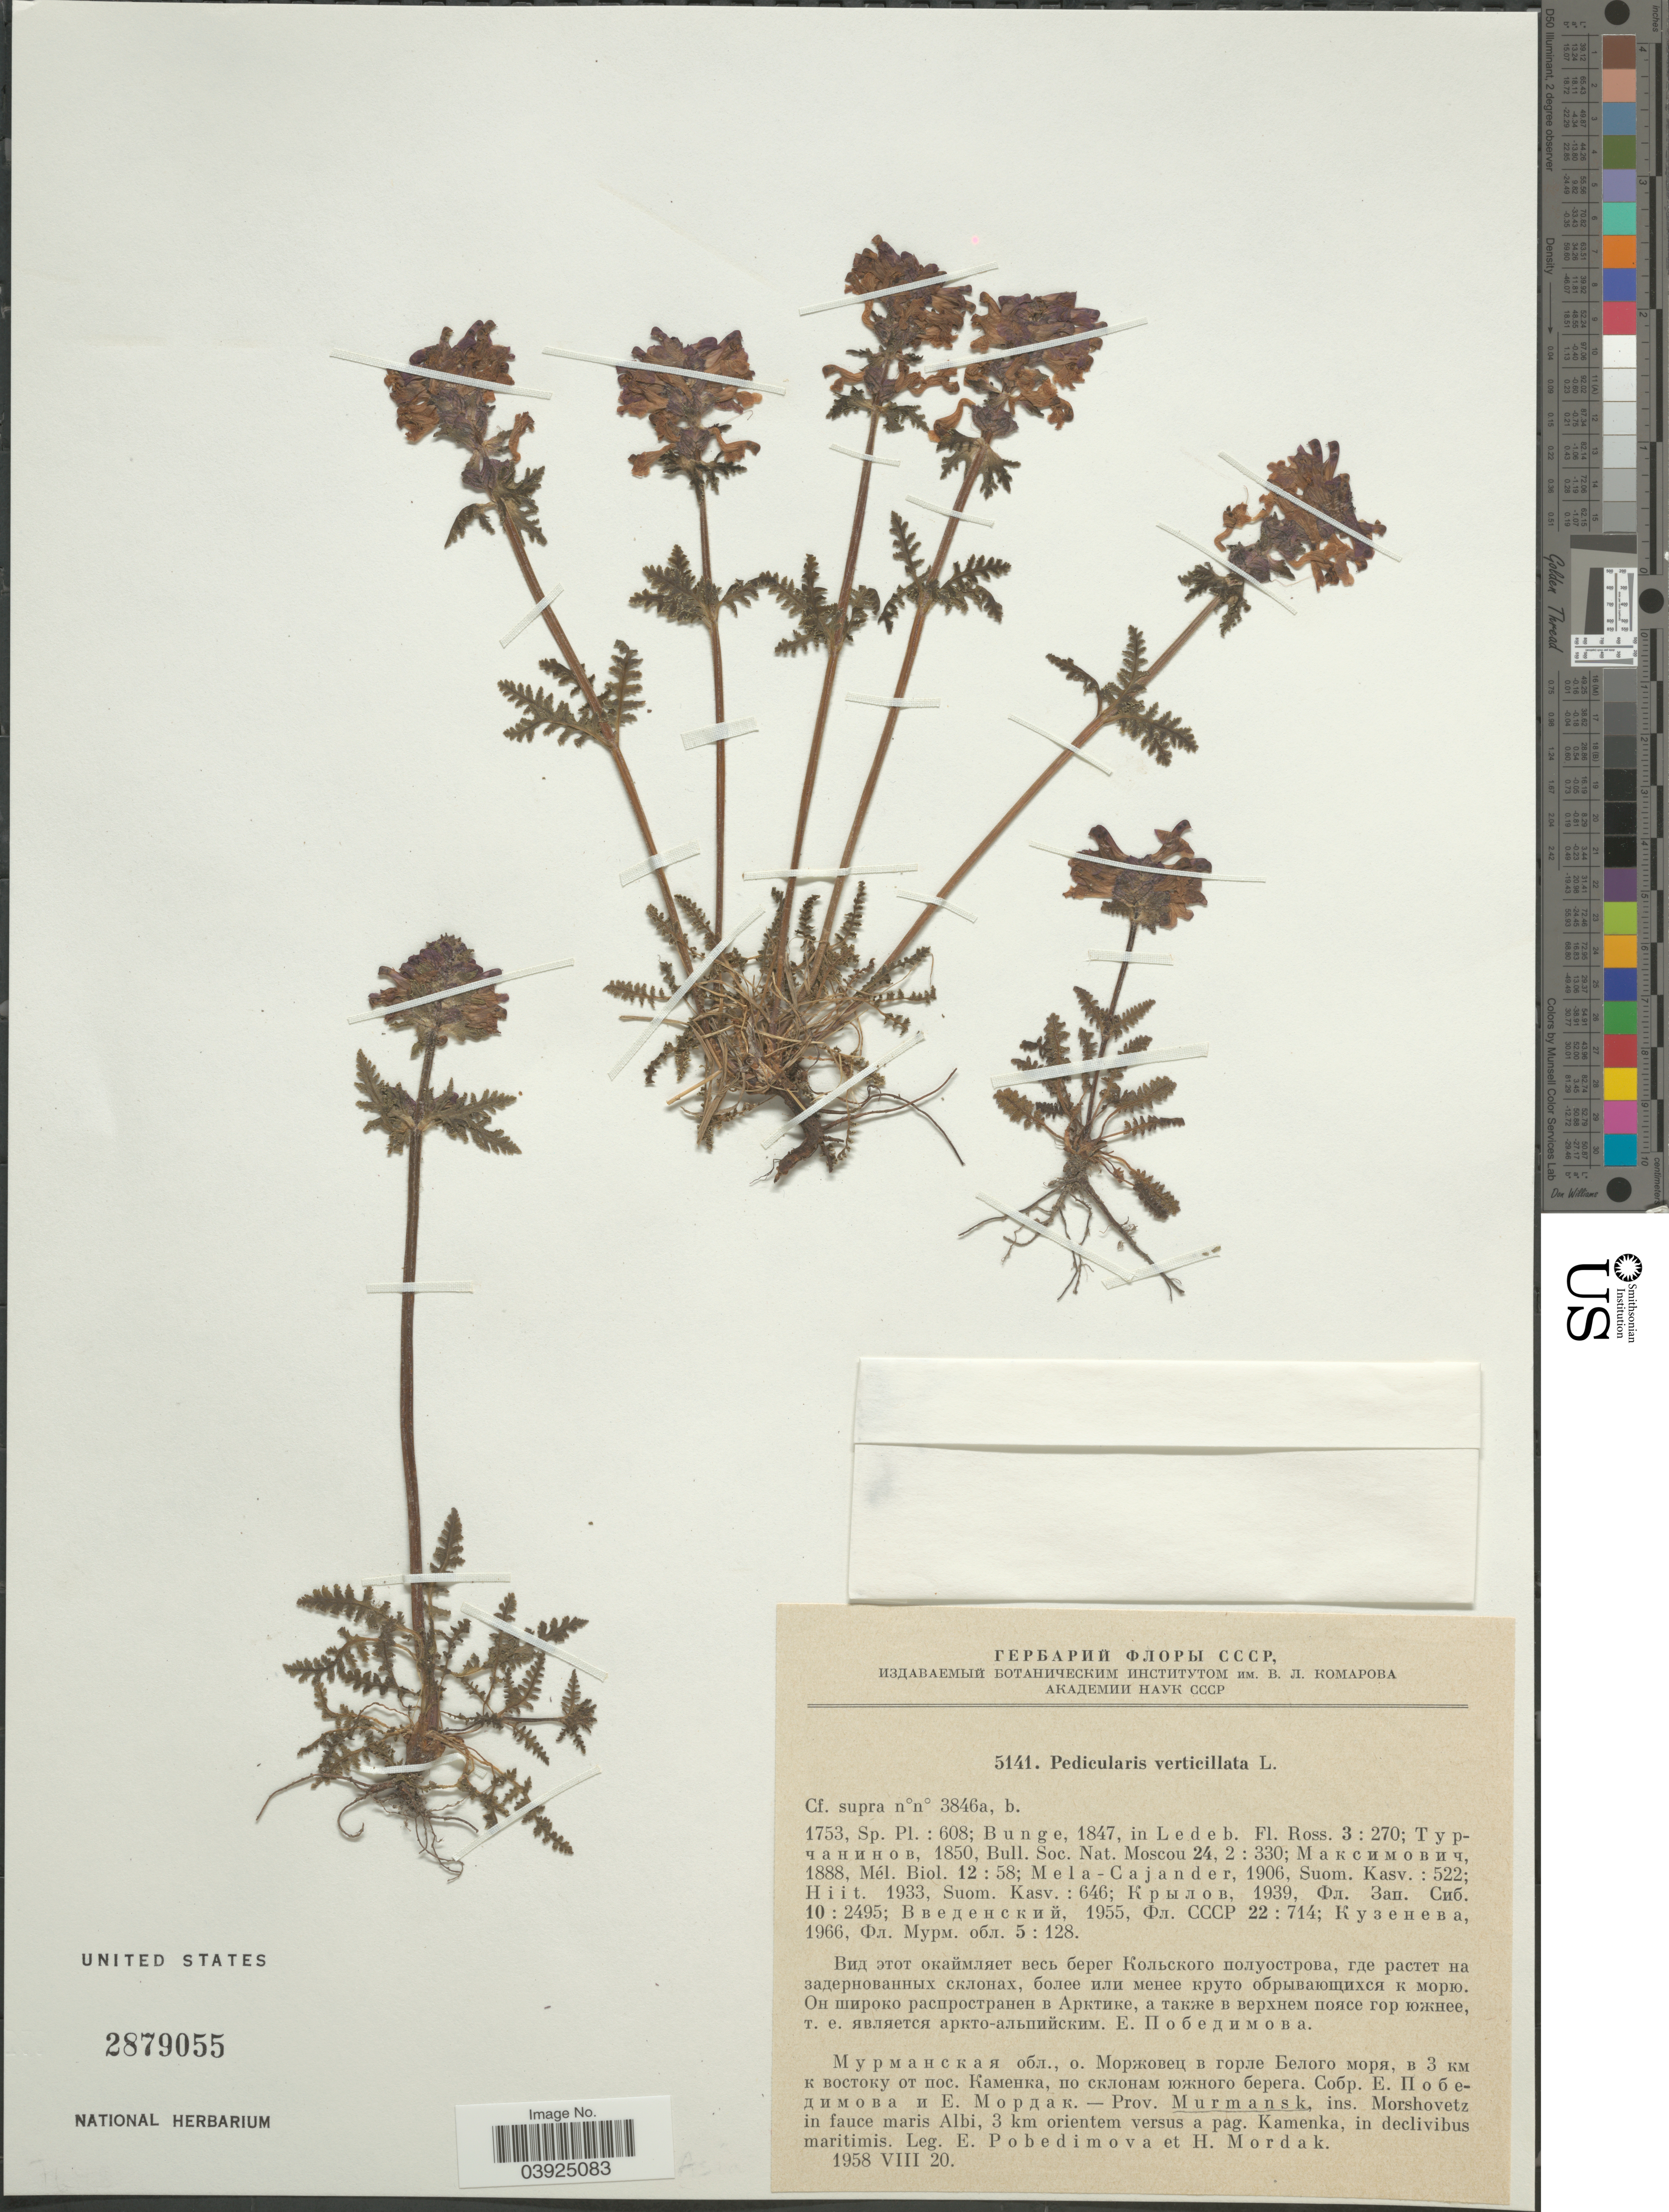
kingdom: Plantae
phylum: Tracheophyta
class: Magnoliopsida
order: Lamiales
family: Orobanchaceae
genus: Pedicularis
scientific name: Pedicularis verticillata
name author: L.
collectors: E. Pobedimova & H. Mordak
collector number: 5141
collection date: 1958-08-20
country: Russian Federation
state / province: Murmansk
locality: Ins. Morshovetz in fauce maris Albi, 3 km orientem versus a pag. Kamenka, in declivibus maritimis.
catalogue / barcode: US 2879055